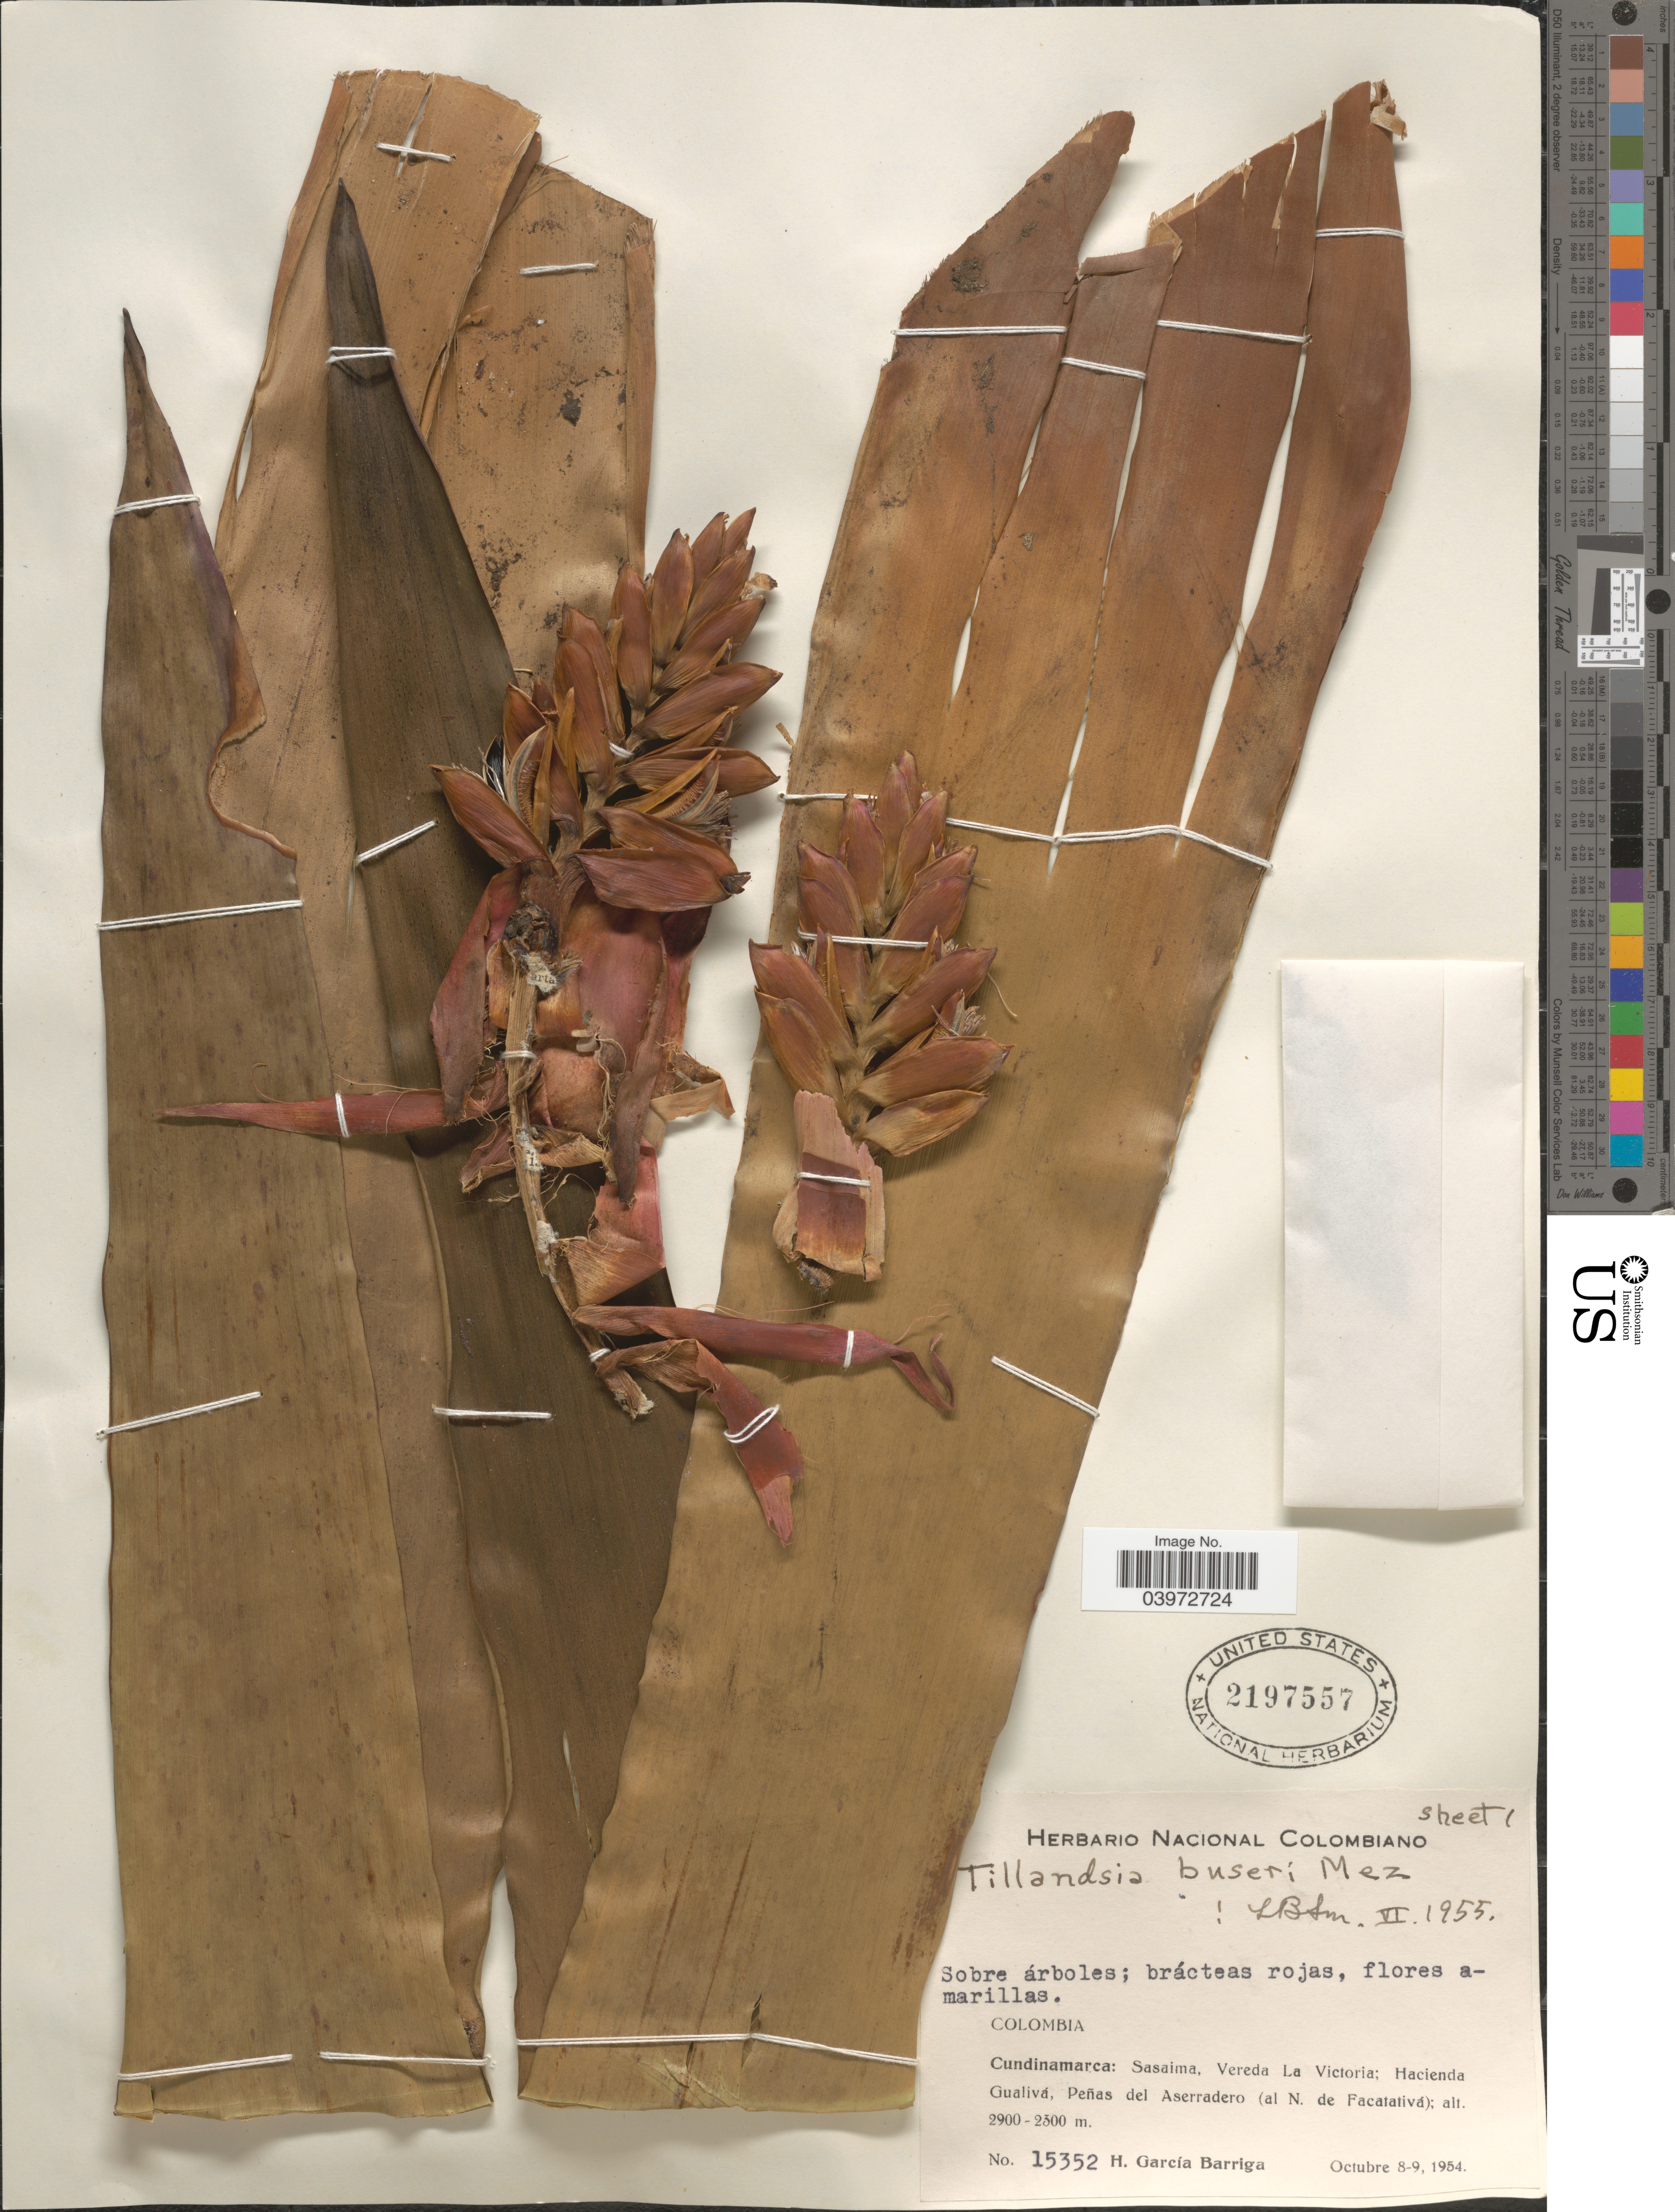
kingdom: Plantae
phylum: Tracheophyta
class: Liliopsida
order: Poales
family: Bromeliaceae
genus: Tillandsia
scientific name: Tillandsia buseri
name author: Mez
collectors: H. García Barriga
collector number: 15352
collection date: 1954-10-08/1954-10-09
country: Colombia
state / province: Cundinamarca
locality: Sasaima, Vereda La Victoria: Hacienda Gualivá, Peñas del Aserradero (al N. de Facatativá).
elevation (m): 2300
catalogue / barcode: US 2197557